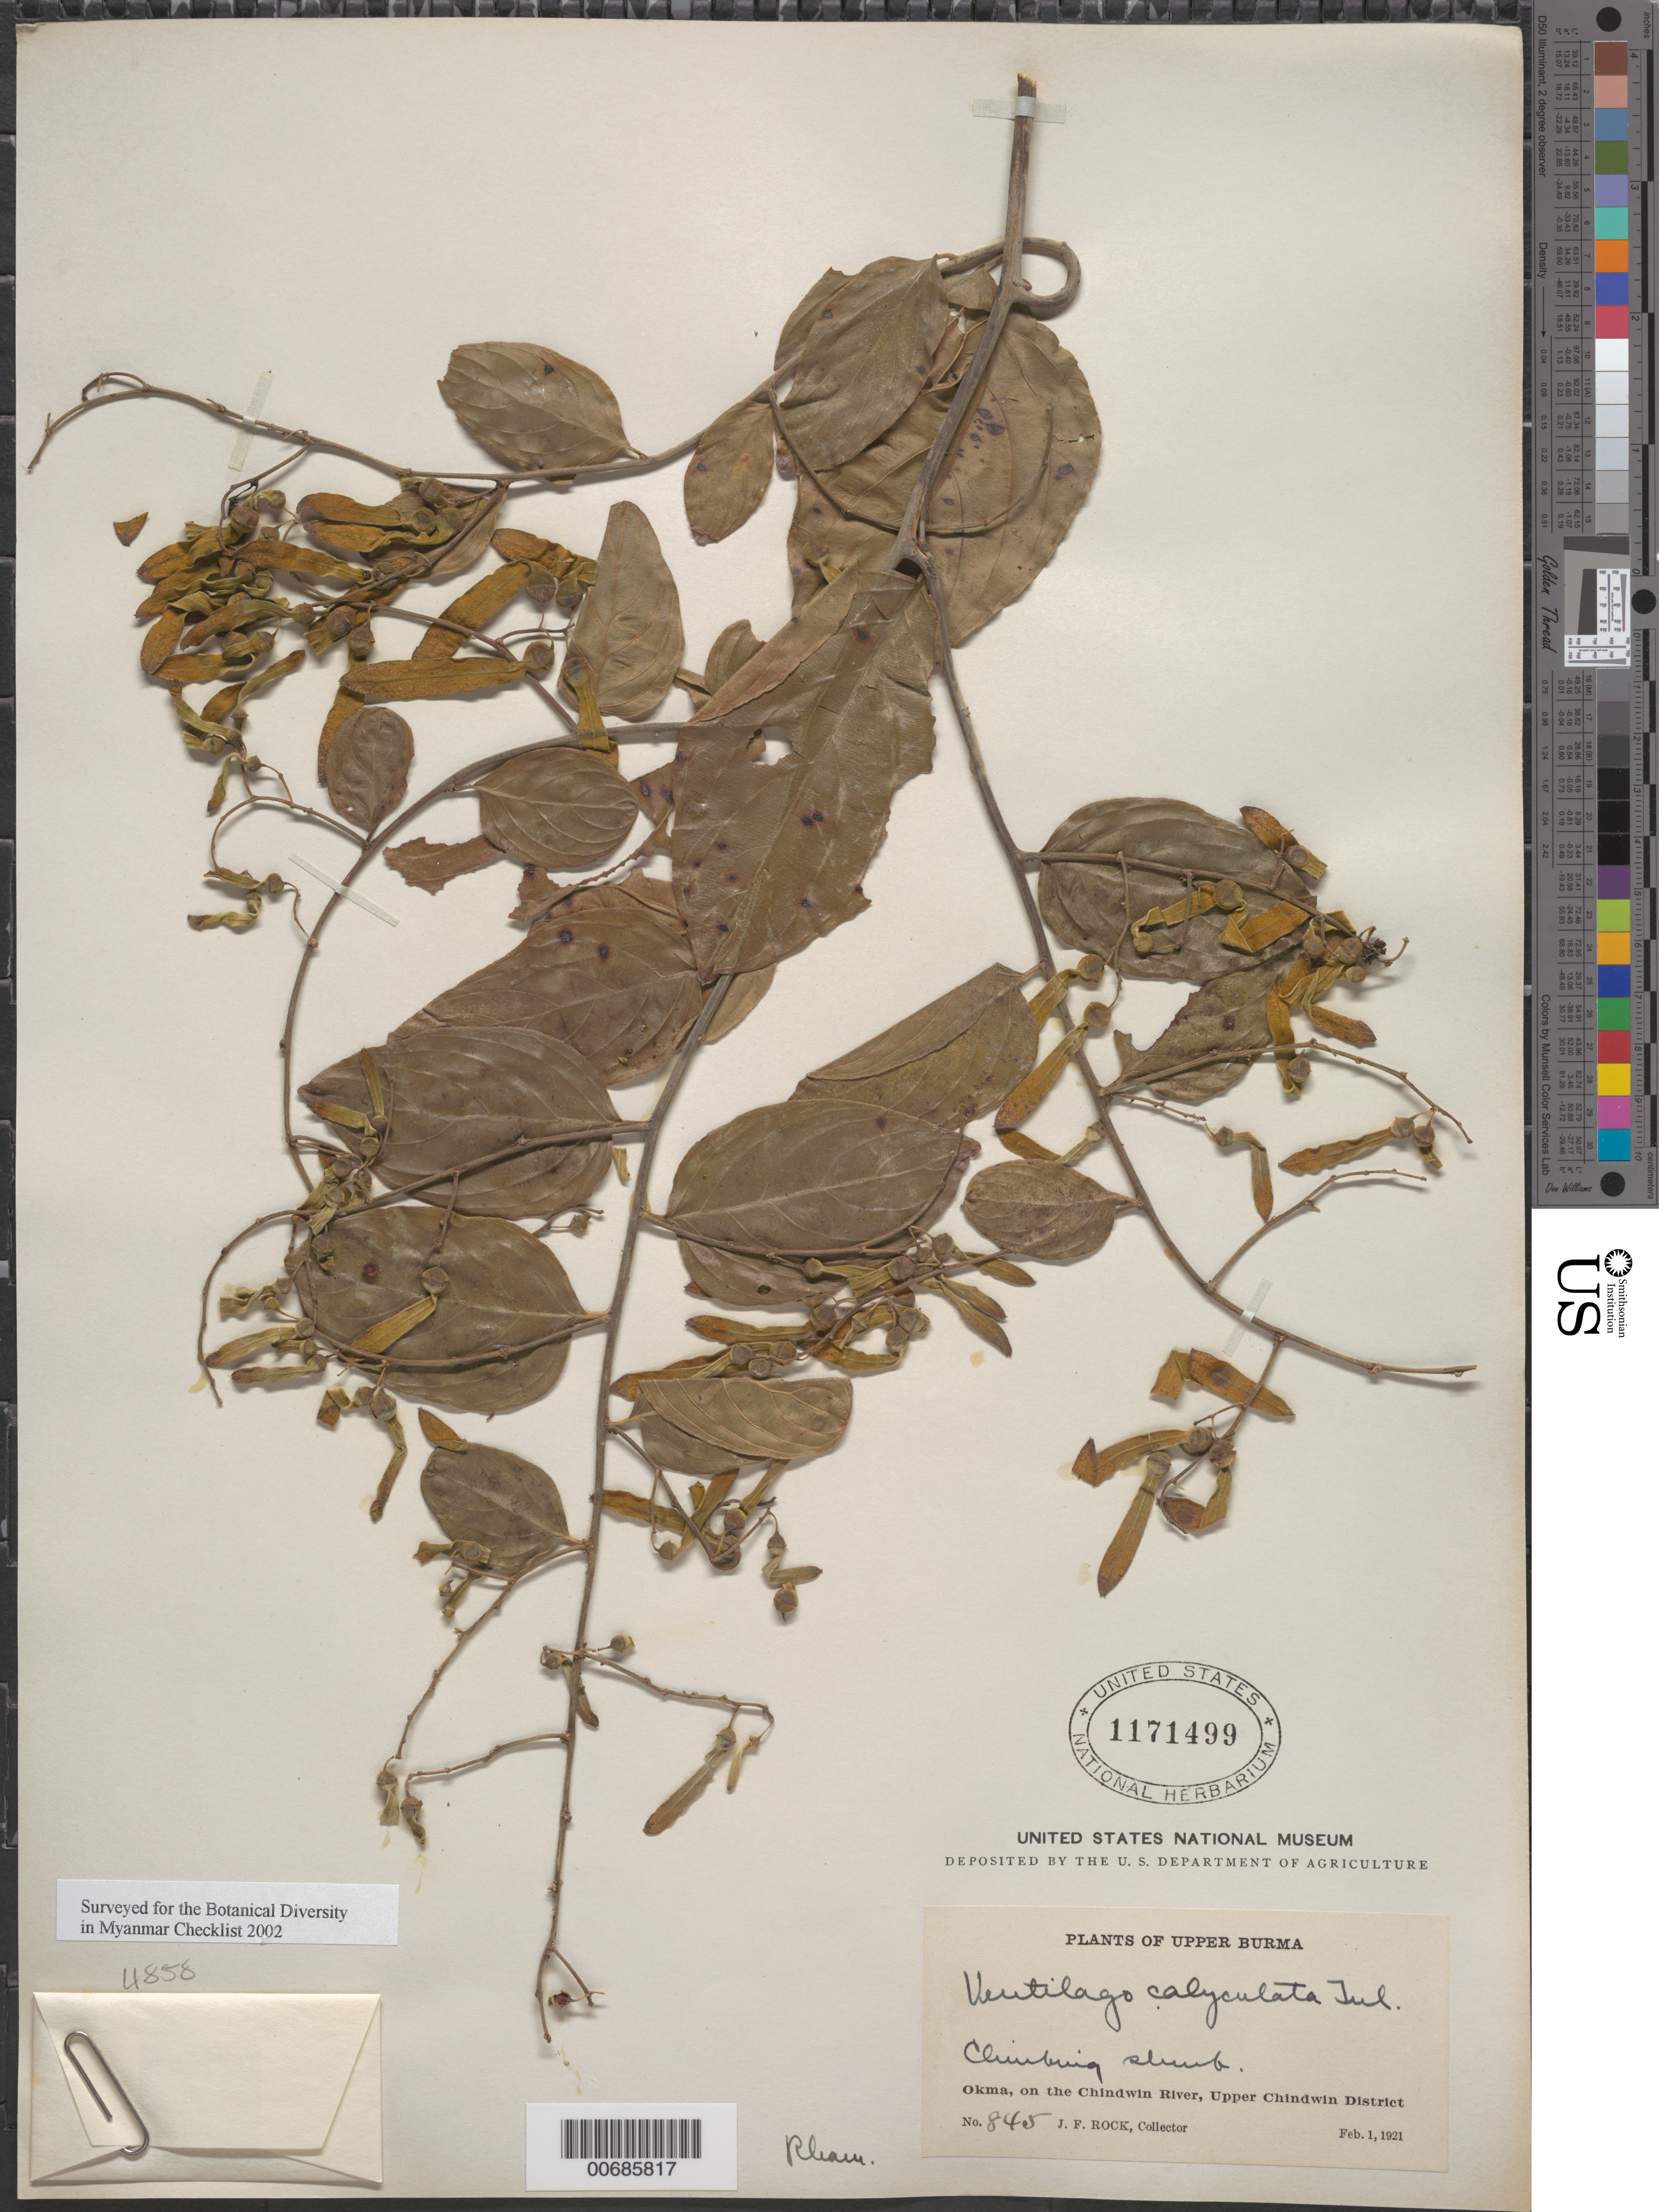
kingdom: Plantae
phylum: Tracheophyta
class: Magnoliopsida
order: Rosales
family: Rhamnaceae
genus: Ventilago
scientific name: Ventilago calyculata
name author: Tul.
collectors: J. F. Rock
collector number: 845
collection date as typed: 01 Feb 1921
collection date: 1921-02-01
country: Myanmar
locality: Upper Chindwin Dist., Okma, Chindwin R.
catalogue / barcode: US 1171499